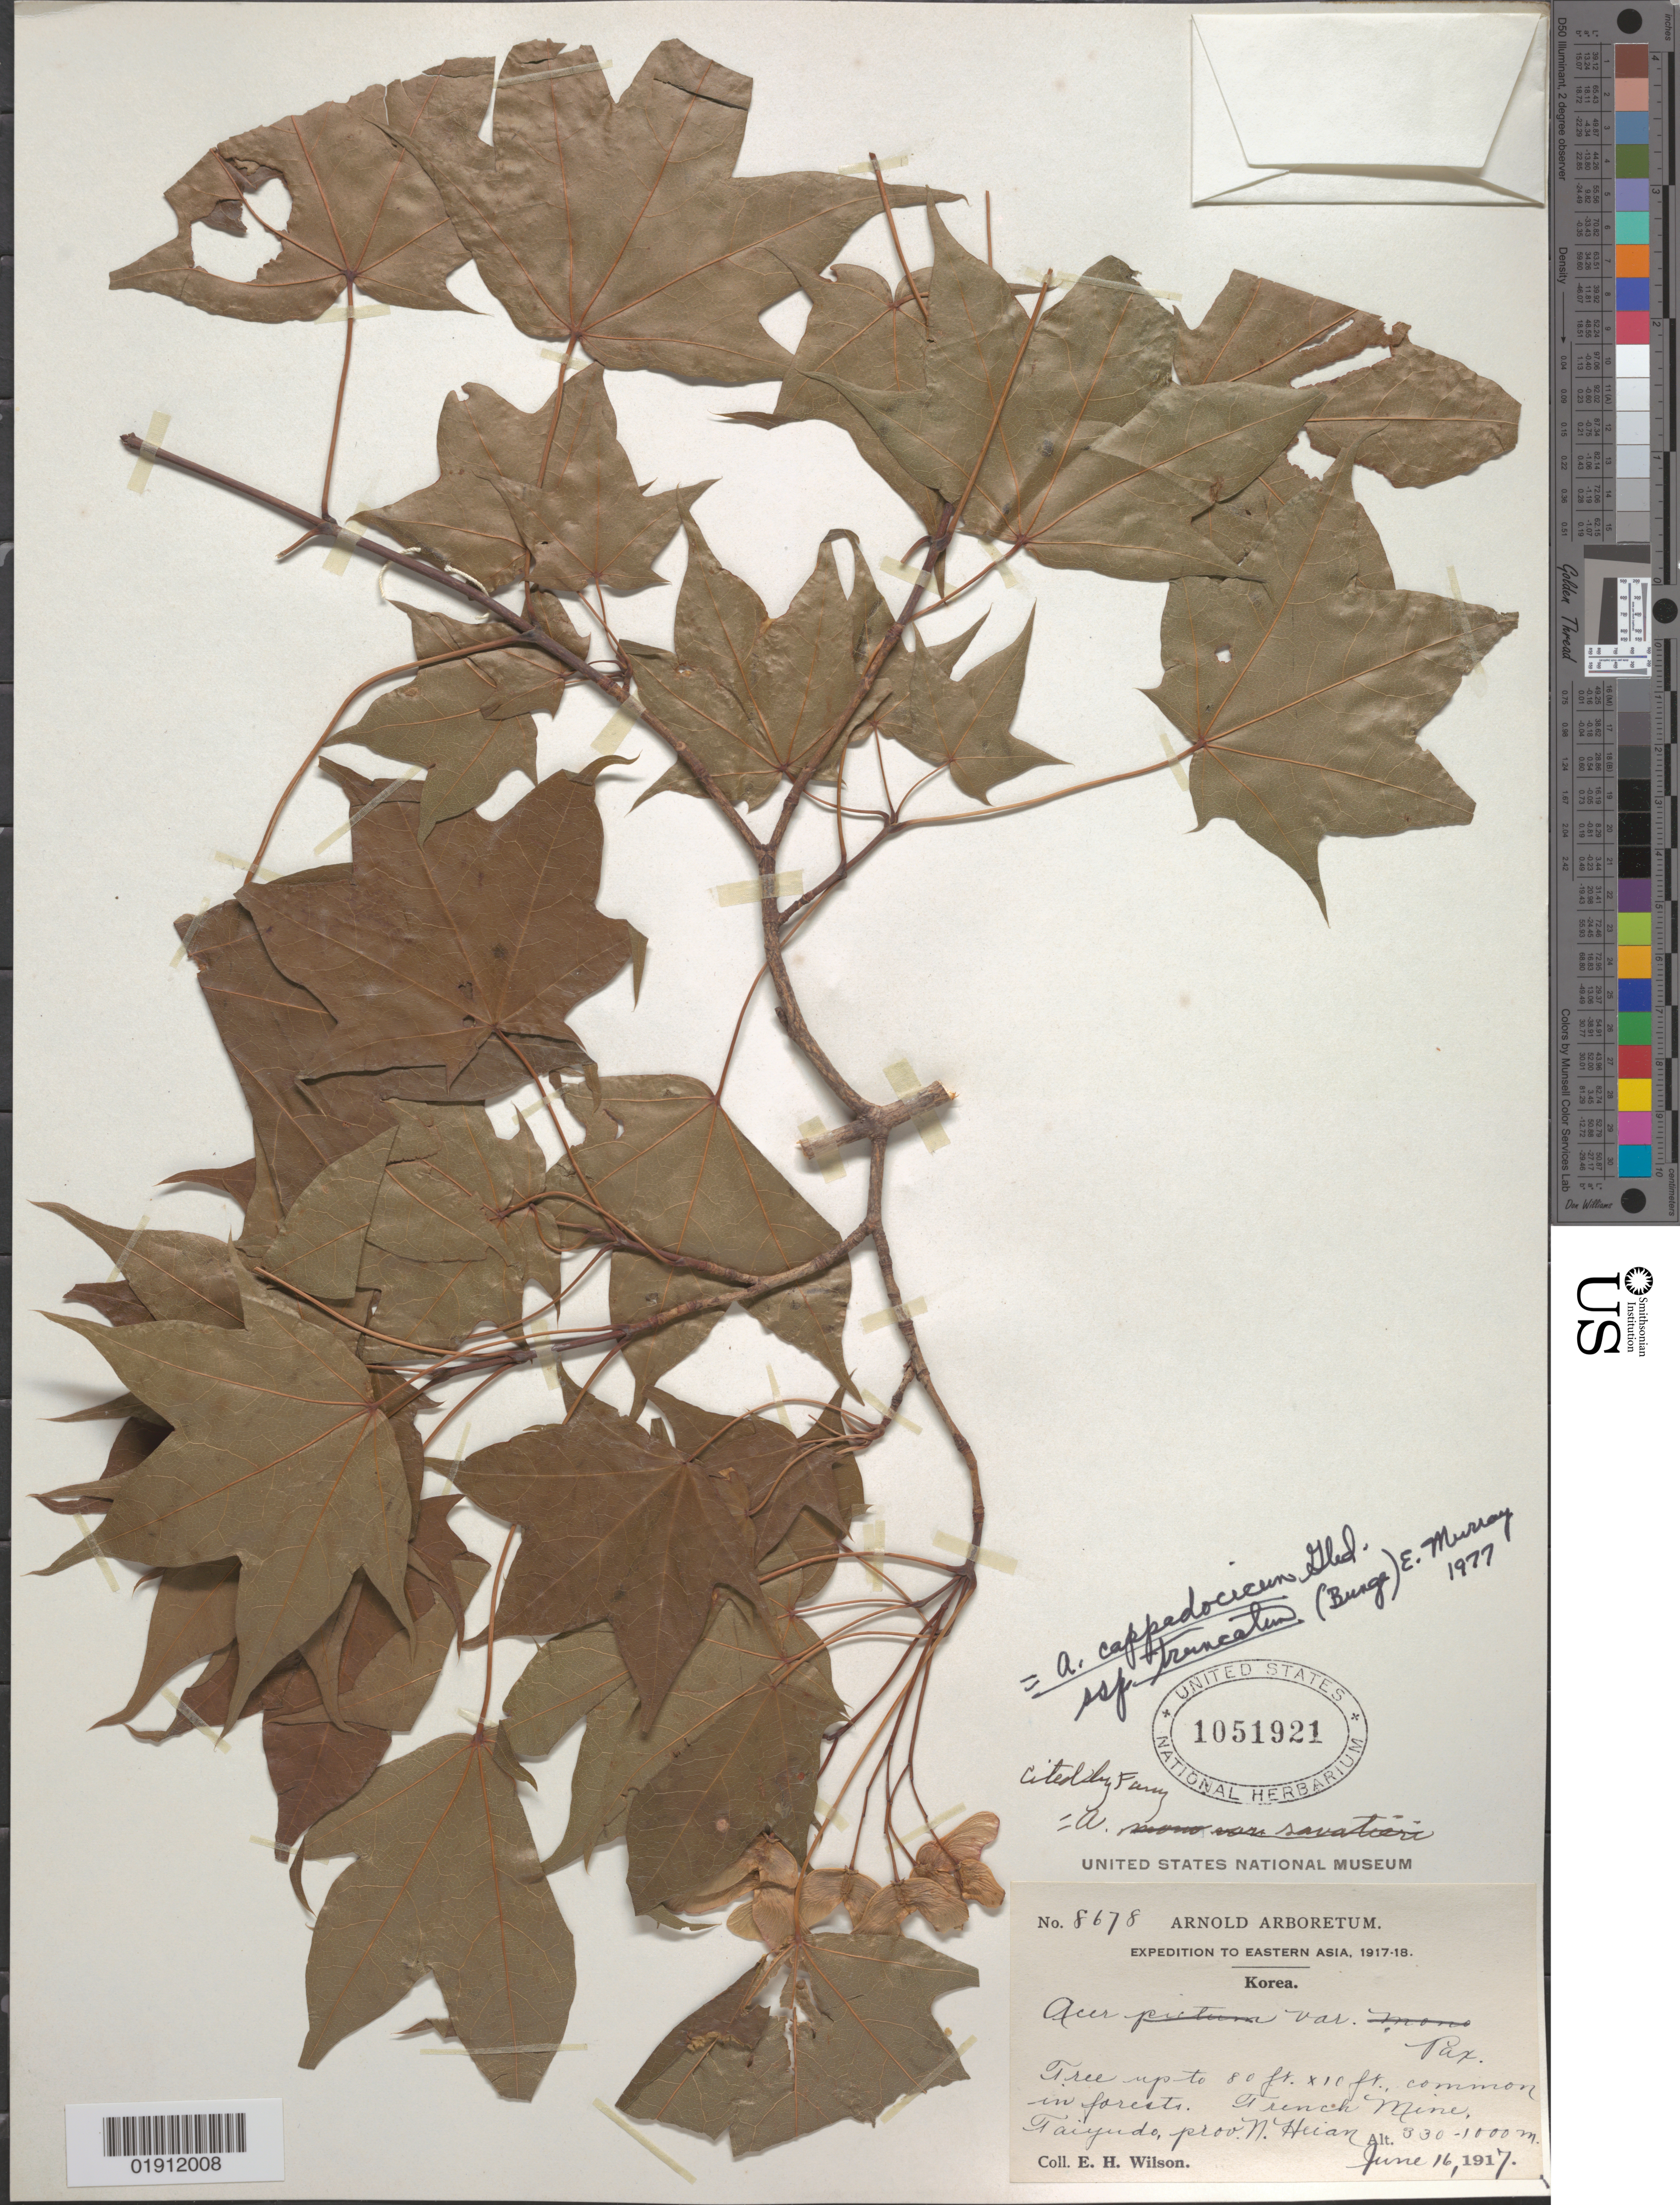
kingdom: Plantae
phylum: Tracheophyta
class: Magnoliopsida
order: Sapindales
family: Sapindaceae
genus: Acer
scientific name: Acer cappadocicum subsp. truncatum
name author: (Bunge) A.E. Murray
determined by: Murray, Edward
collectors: E. H. Wilson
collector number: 8678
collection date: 1917-06-16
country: North Korea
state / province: P'yongyang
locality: Prov. N. Heian [Pyongyang], French Mine, Taiyudo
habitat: In forests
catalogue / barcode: US 1051921